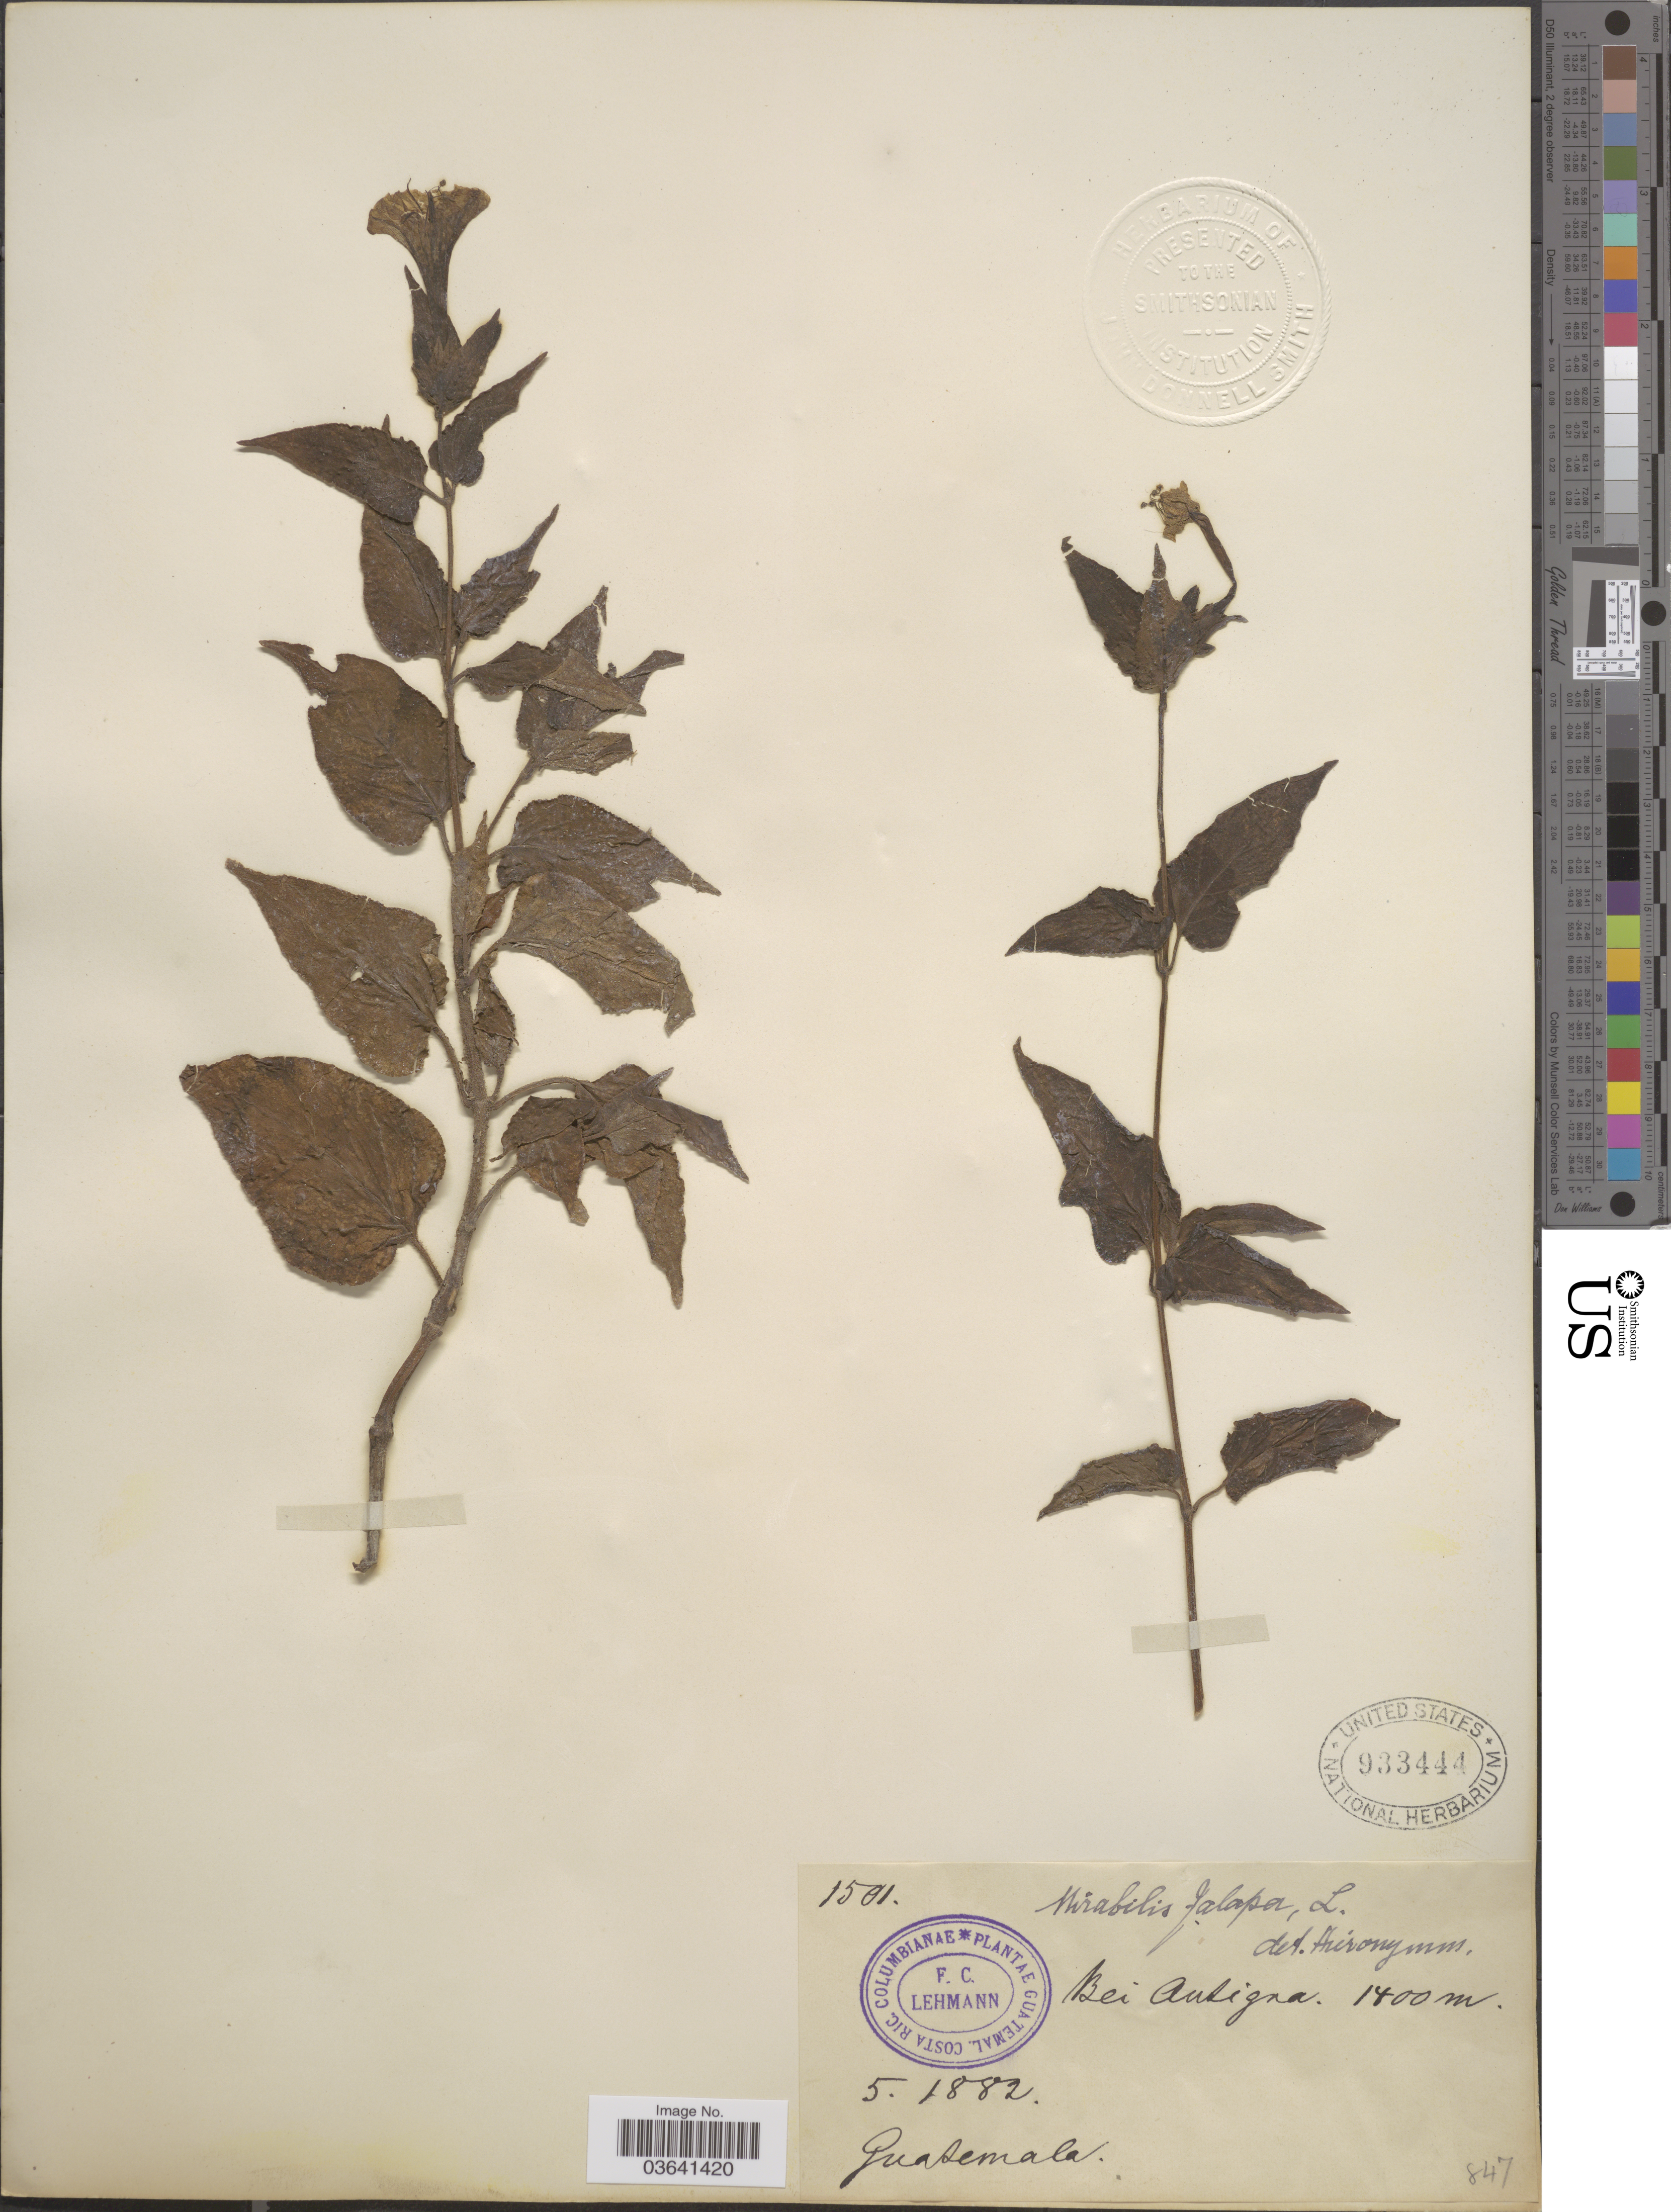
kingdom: Plantae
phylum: Tracheophyta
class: Magnoliopsida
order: Caryophyllales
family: Nyctaginaceae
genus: Mirabilis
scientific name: Mirabilis jalapa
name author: L.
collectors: F. C. Lehmann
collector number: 1501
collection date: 1882-05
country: Guatemala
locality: Bei Antigua.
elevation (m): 1400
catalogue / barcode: US 933444